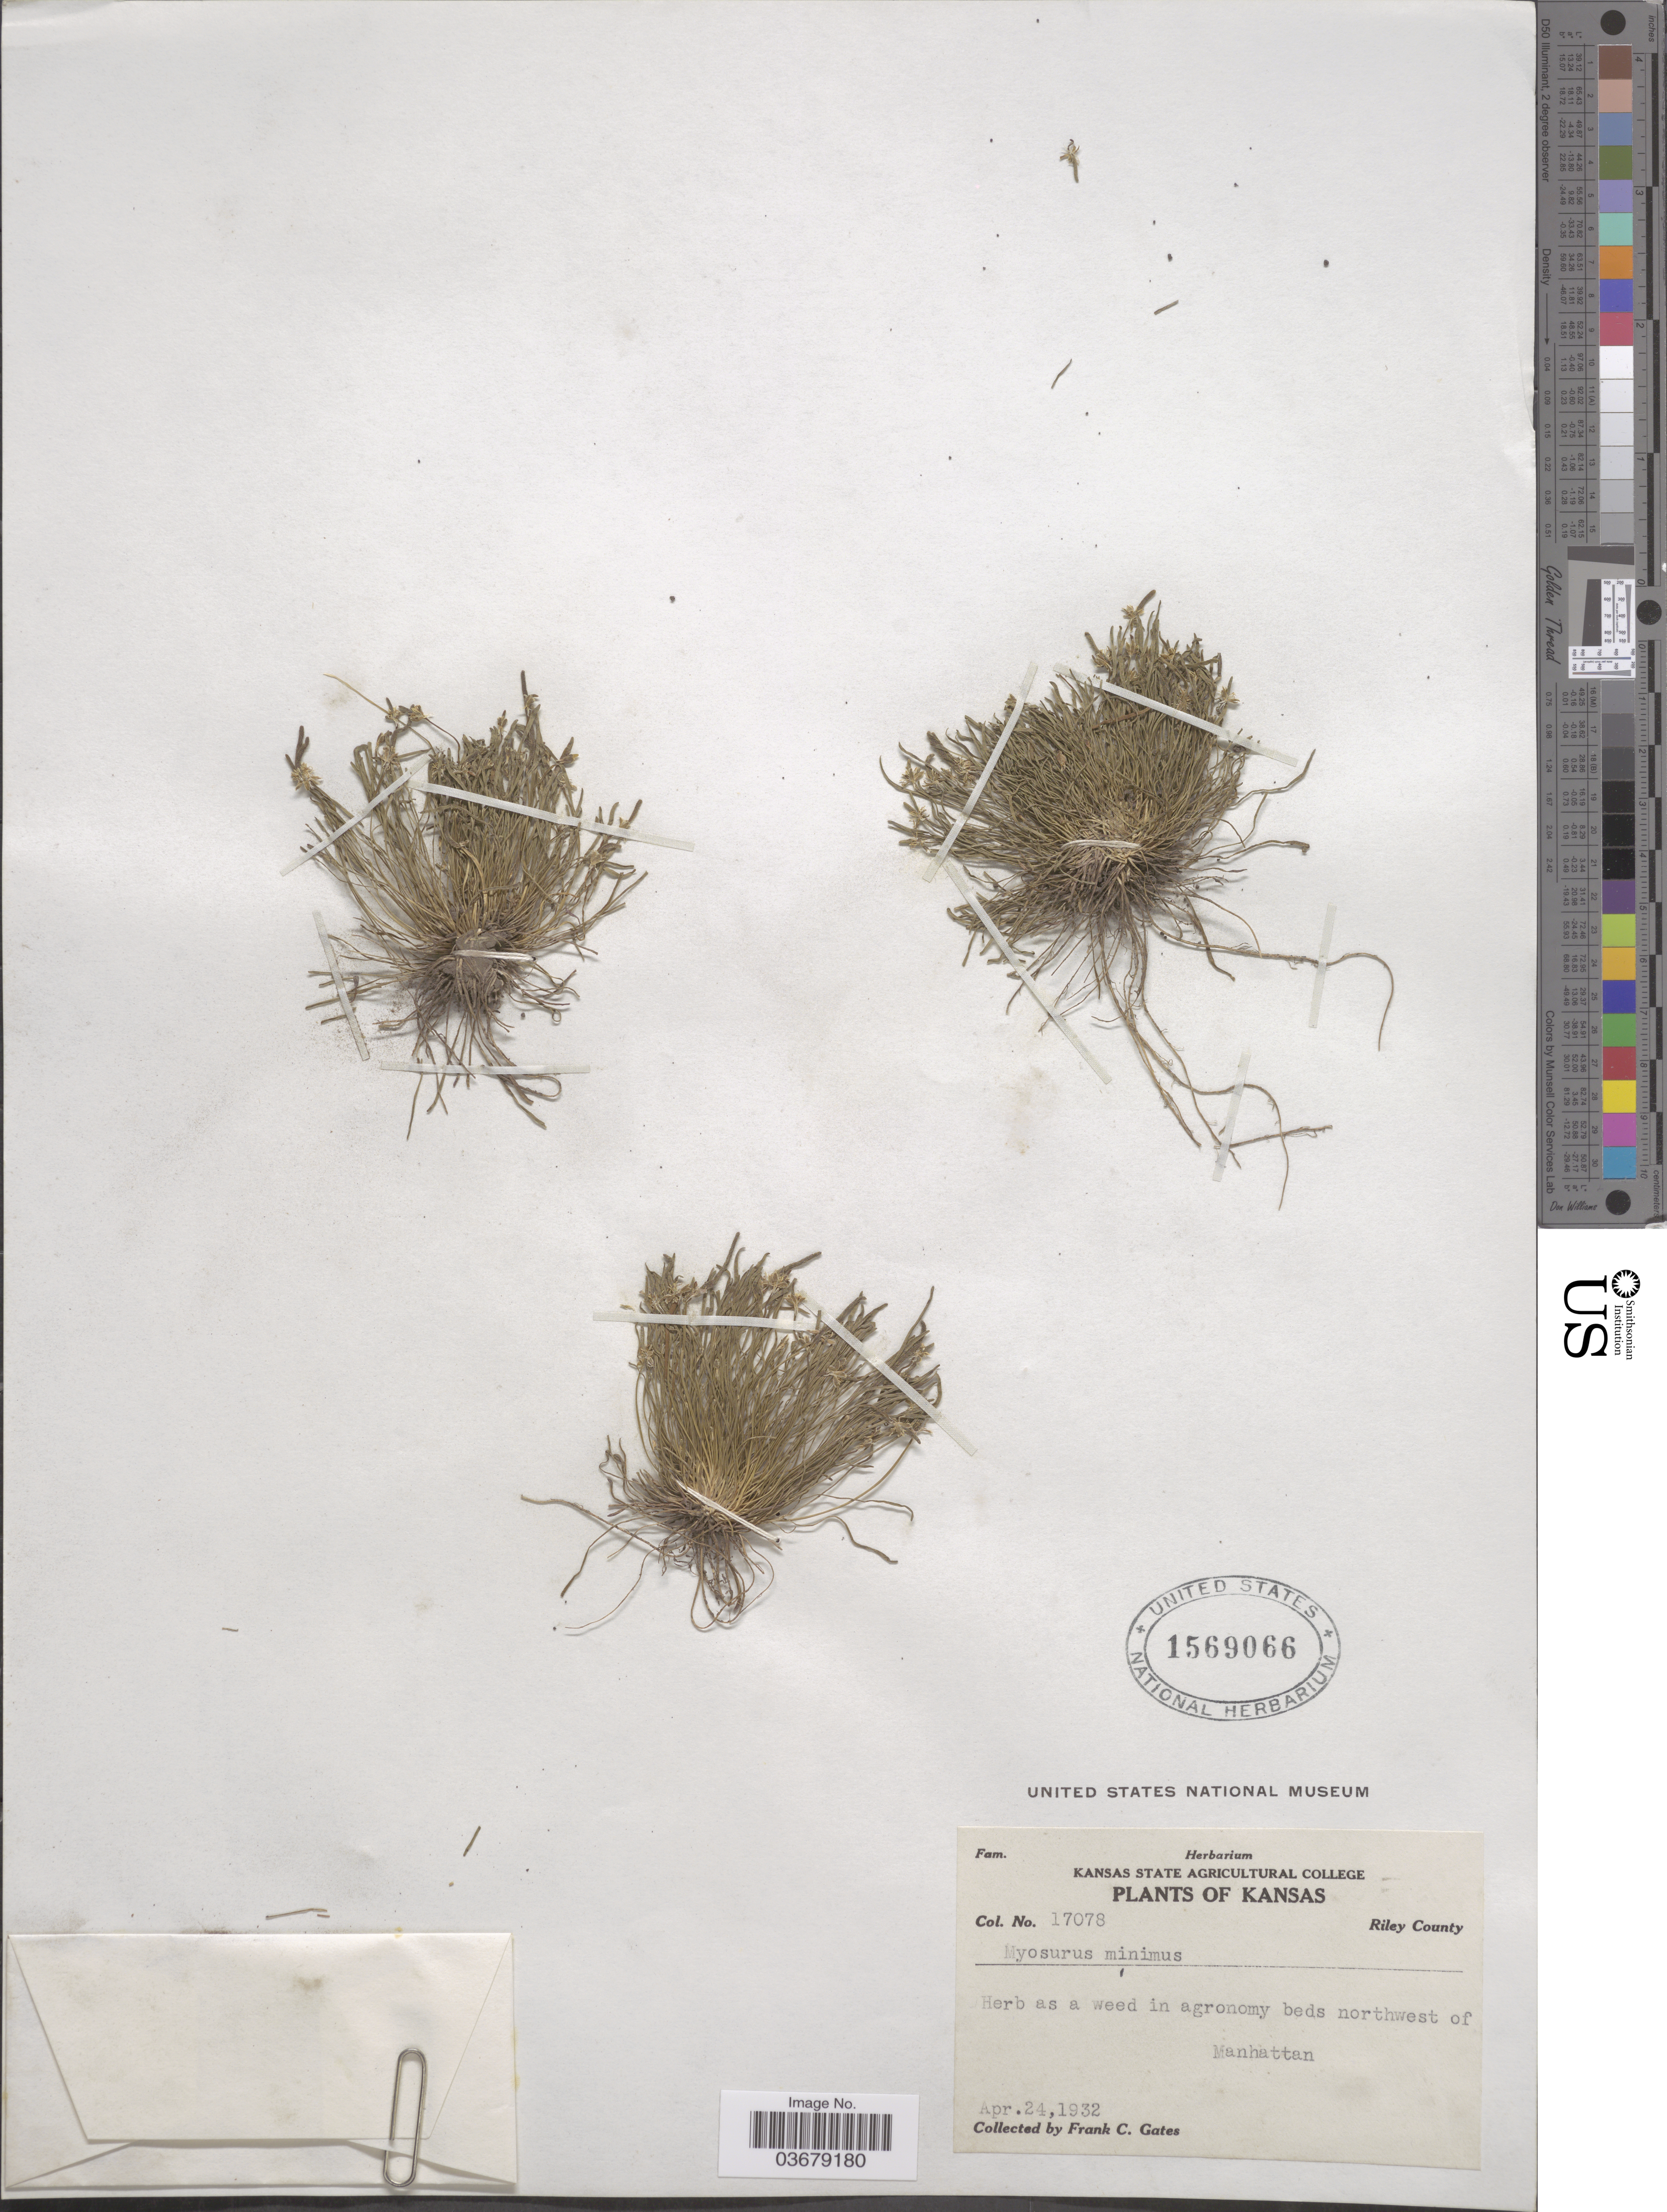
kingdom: Plantae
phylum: Tracheophyta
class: Magnoliopsida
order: Ranunculales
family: Ranunculaceae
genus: Myosurus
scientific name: Myosurus minimus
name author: L.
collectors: F. C. Gates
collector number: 17078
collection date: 1932-04-24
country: United States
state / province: Kansas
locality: Riley County. Northwest of Manhattan.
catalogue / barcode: US 1569066